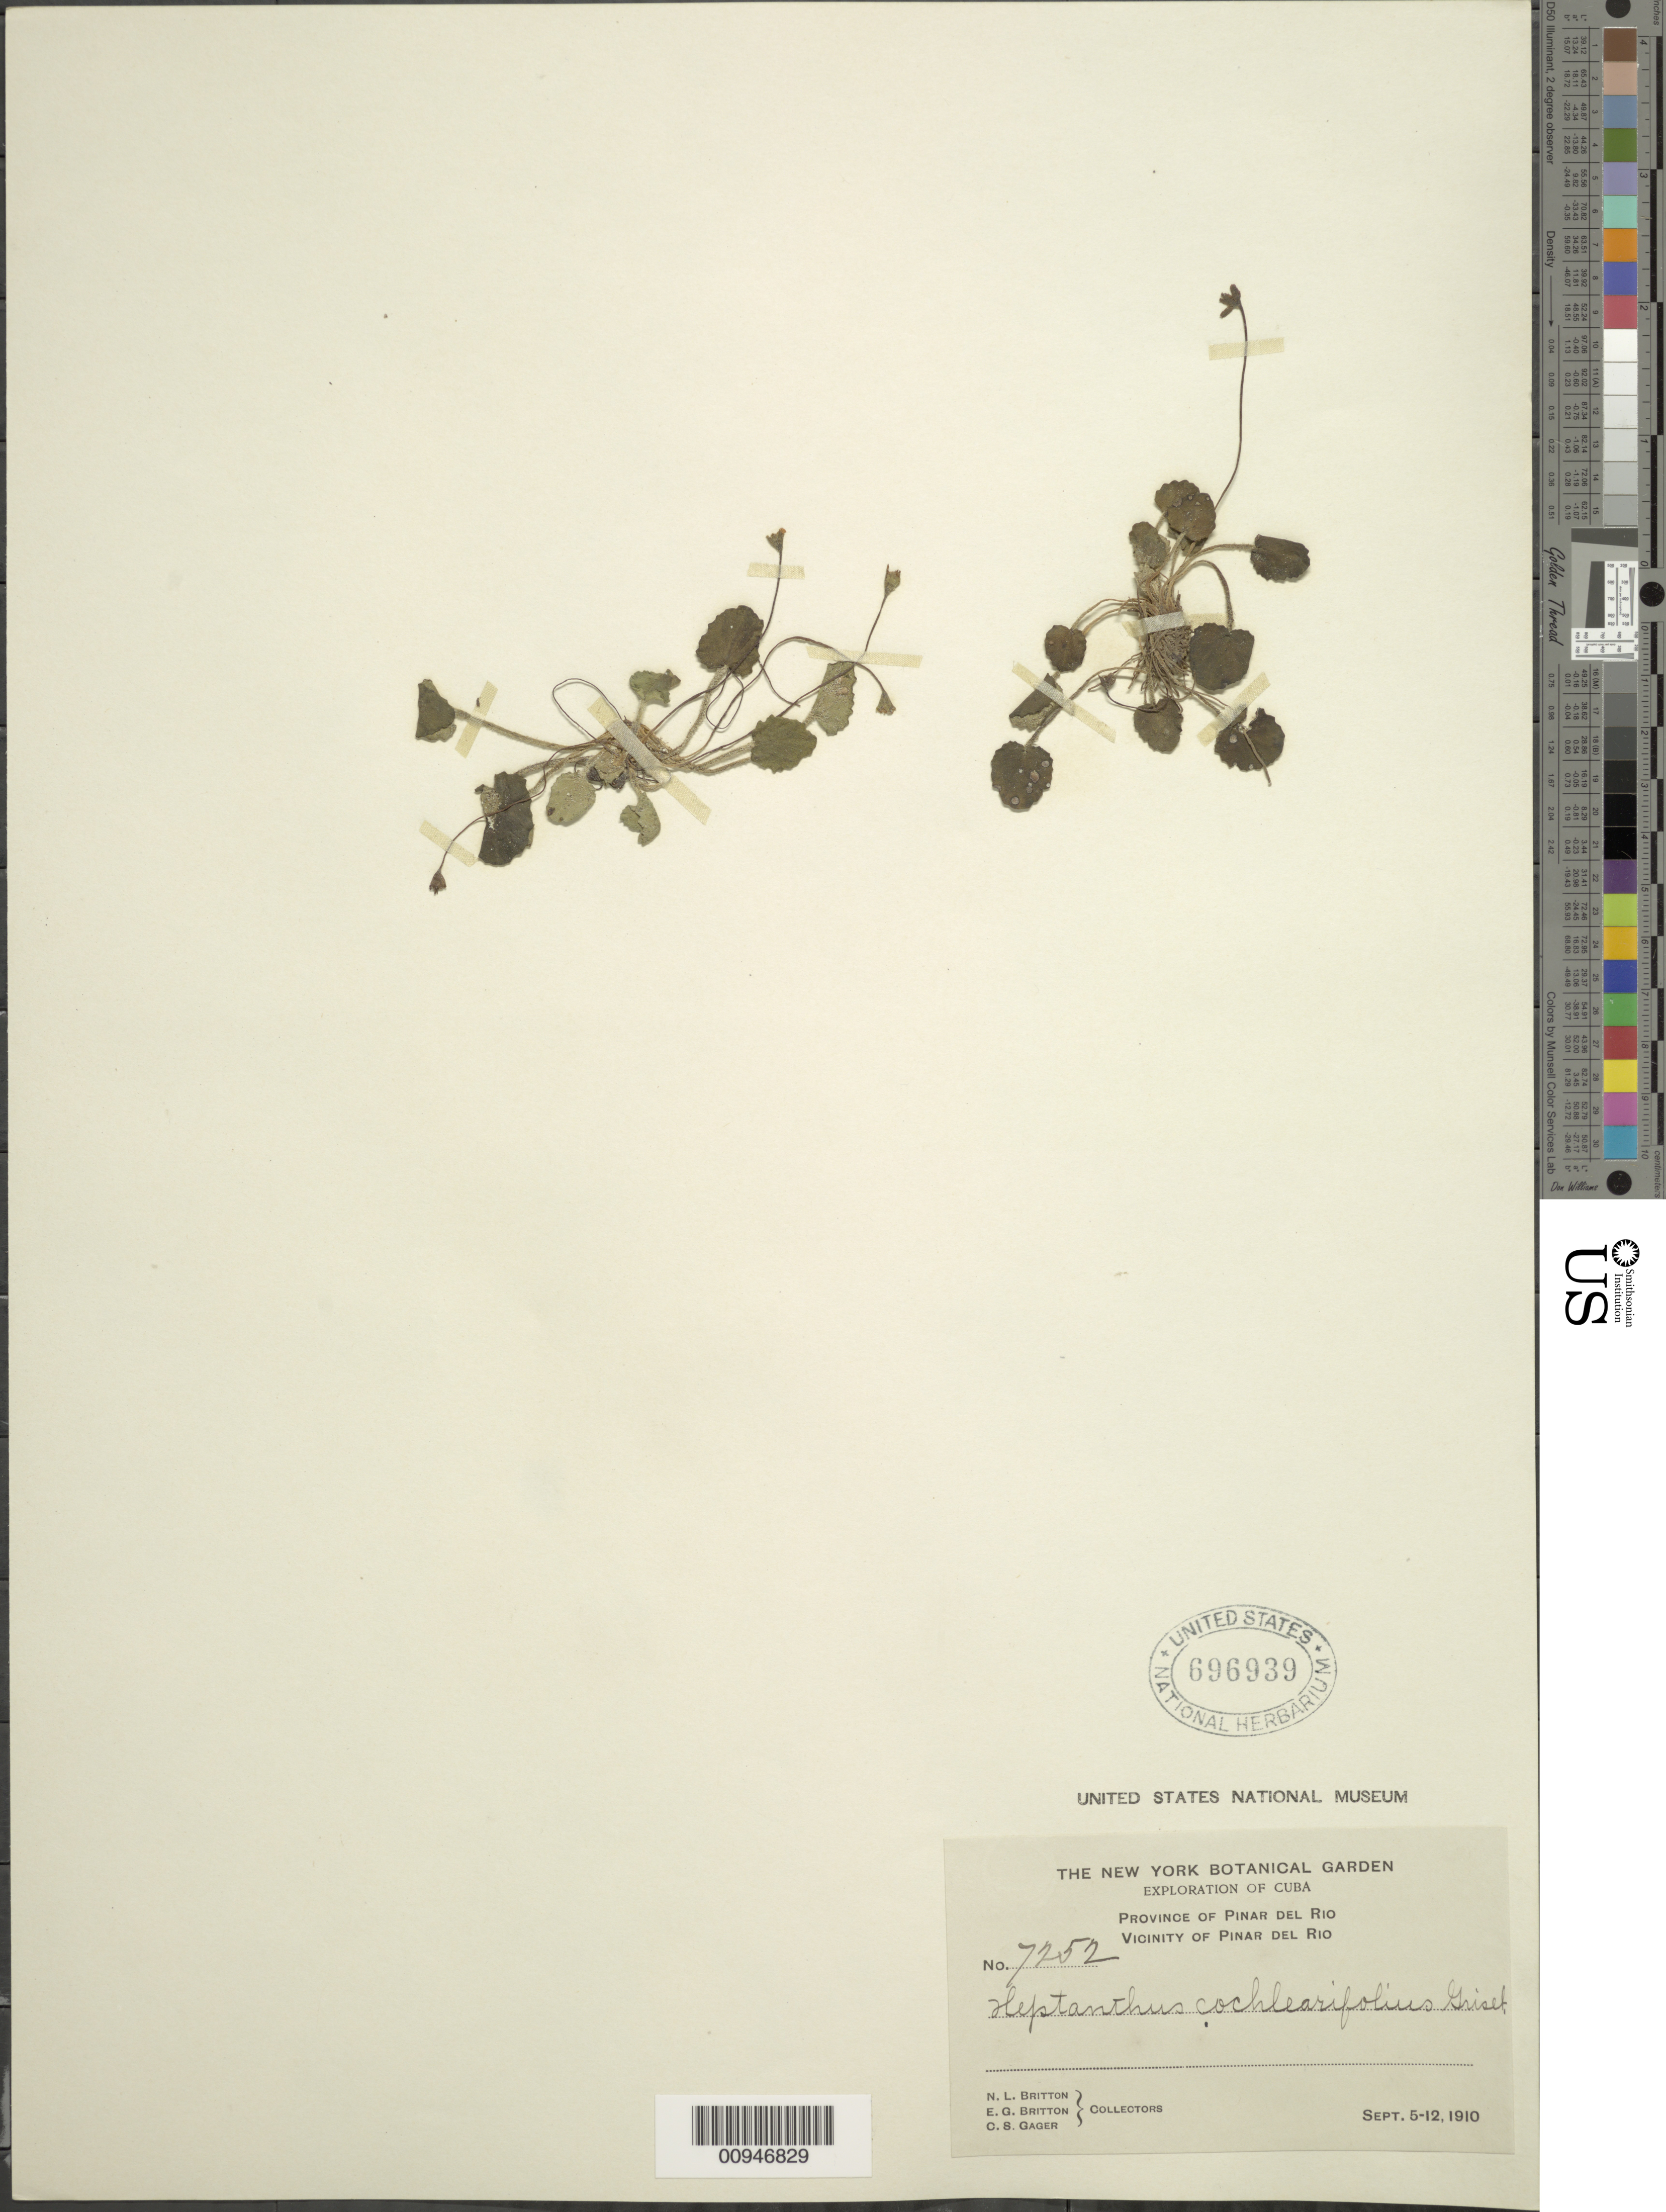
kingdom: Plantae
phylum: Tracheophyta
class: Magnoliopsida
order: Asterales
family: Asteraceae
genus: Heptanthus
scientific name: Heptanthus cochlearfolius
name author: Griseb.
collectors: N. Britton, E. G. Britton & C. Gager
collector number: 7252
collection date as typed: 05 Sep 1910 to 12 Sep 1910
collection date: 1910-09-05/1910-09-12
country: Cuba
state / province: Pinar del Rio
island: Cuba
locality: Vicinity of Pinar del Rio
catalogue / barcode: US 696939